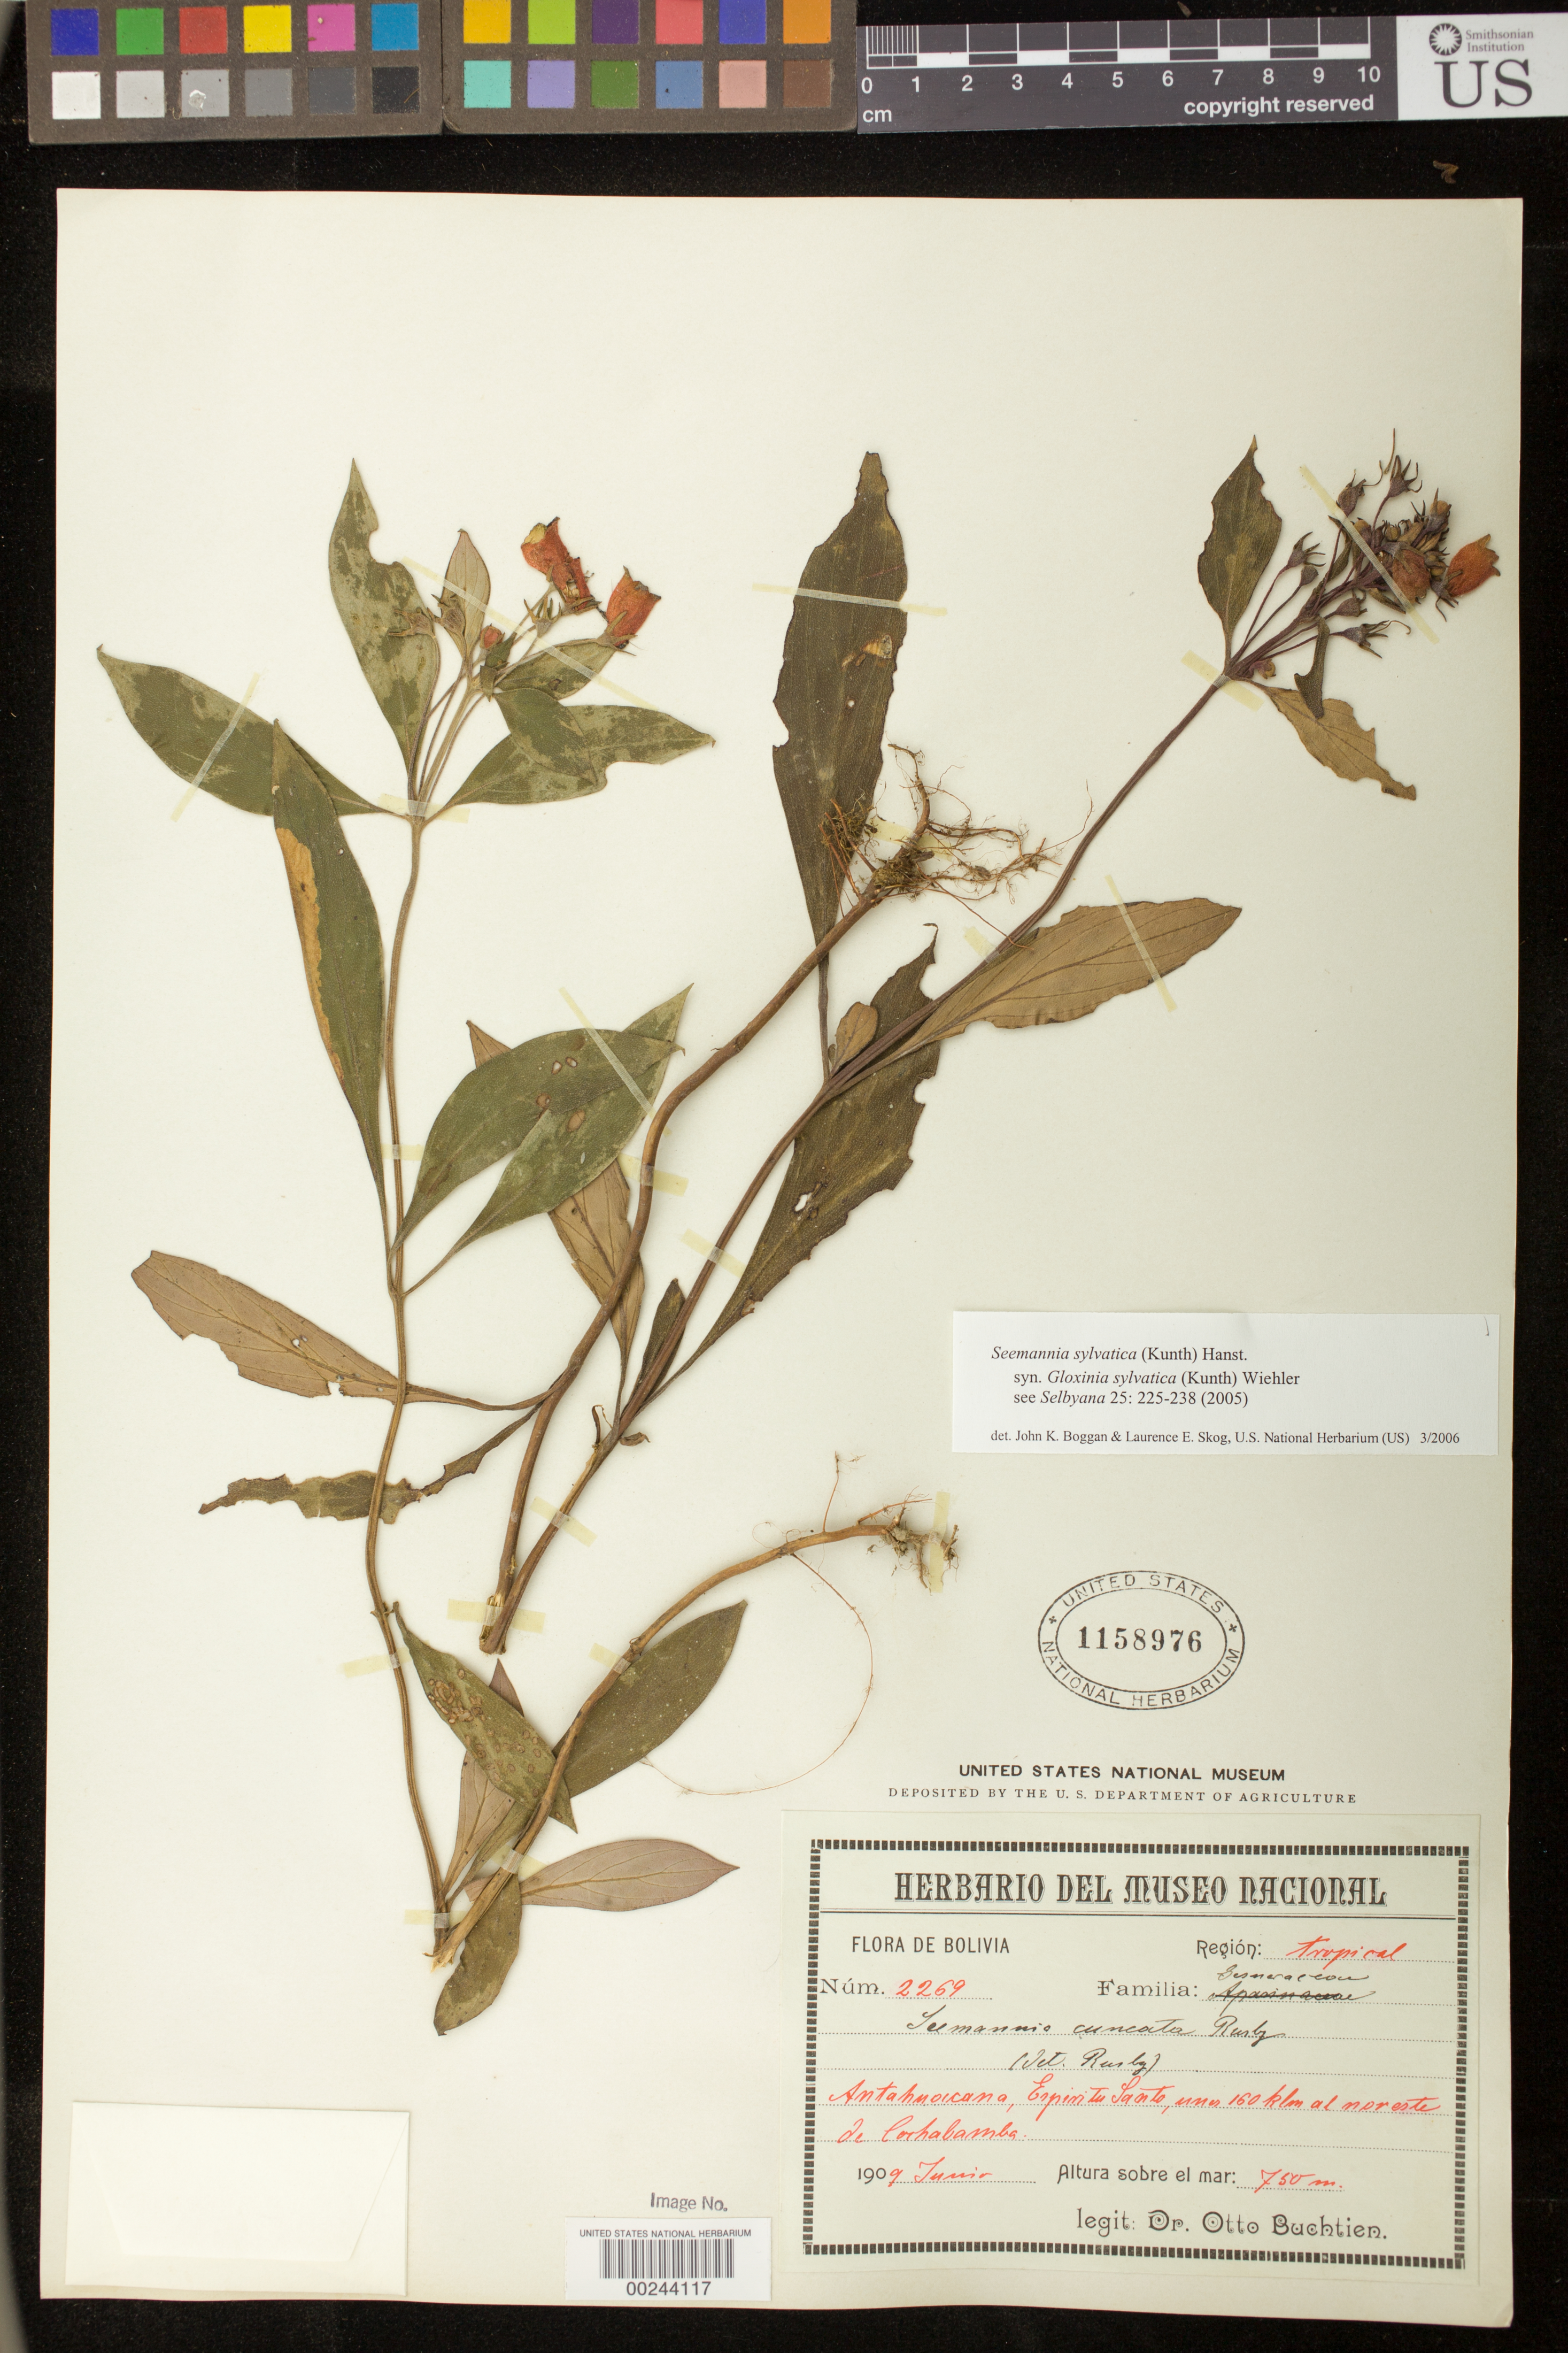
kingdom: Plantae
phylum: Tracheophyta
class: Magnoliopsida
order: Lamiales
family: Gesneriaceae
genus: Seemannia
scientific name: Seemannia sylvatica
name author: (Kunth) Hanst.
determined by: Boggan, J. K.; Skog, L. E.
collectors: O. Buchtien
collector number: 2269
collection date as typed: Jun 1909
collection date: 1909-06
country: Bolivia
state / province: Cochabamba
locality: Antahuoicana, Espiritu Santo, 160 km NE of Cochabamba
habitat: Tropical region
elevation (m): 750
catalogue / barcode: US 1158976